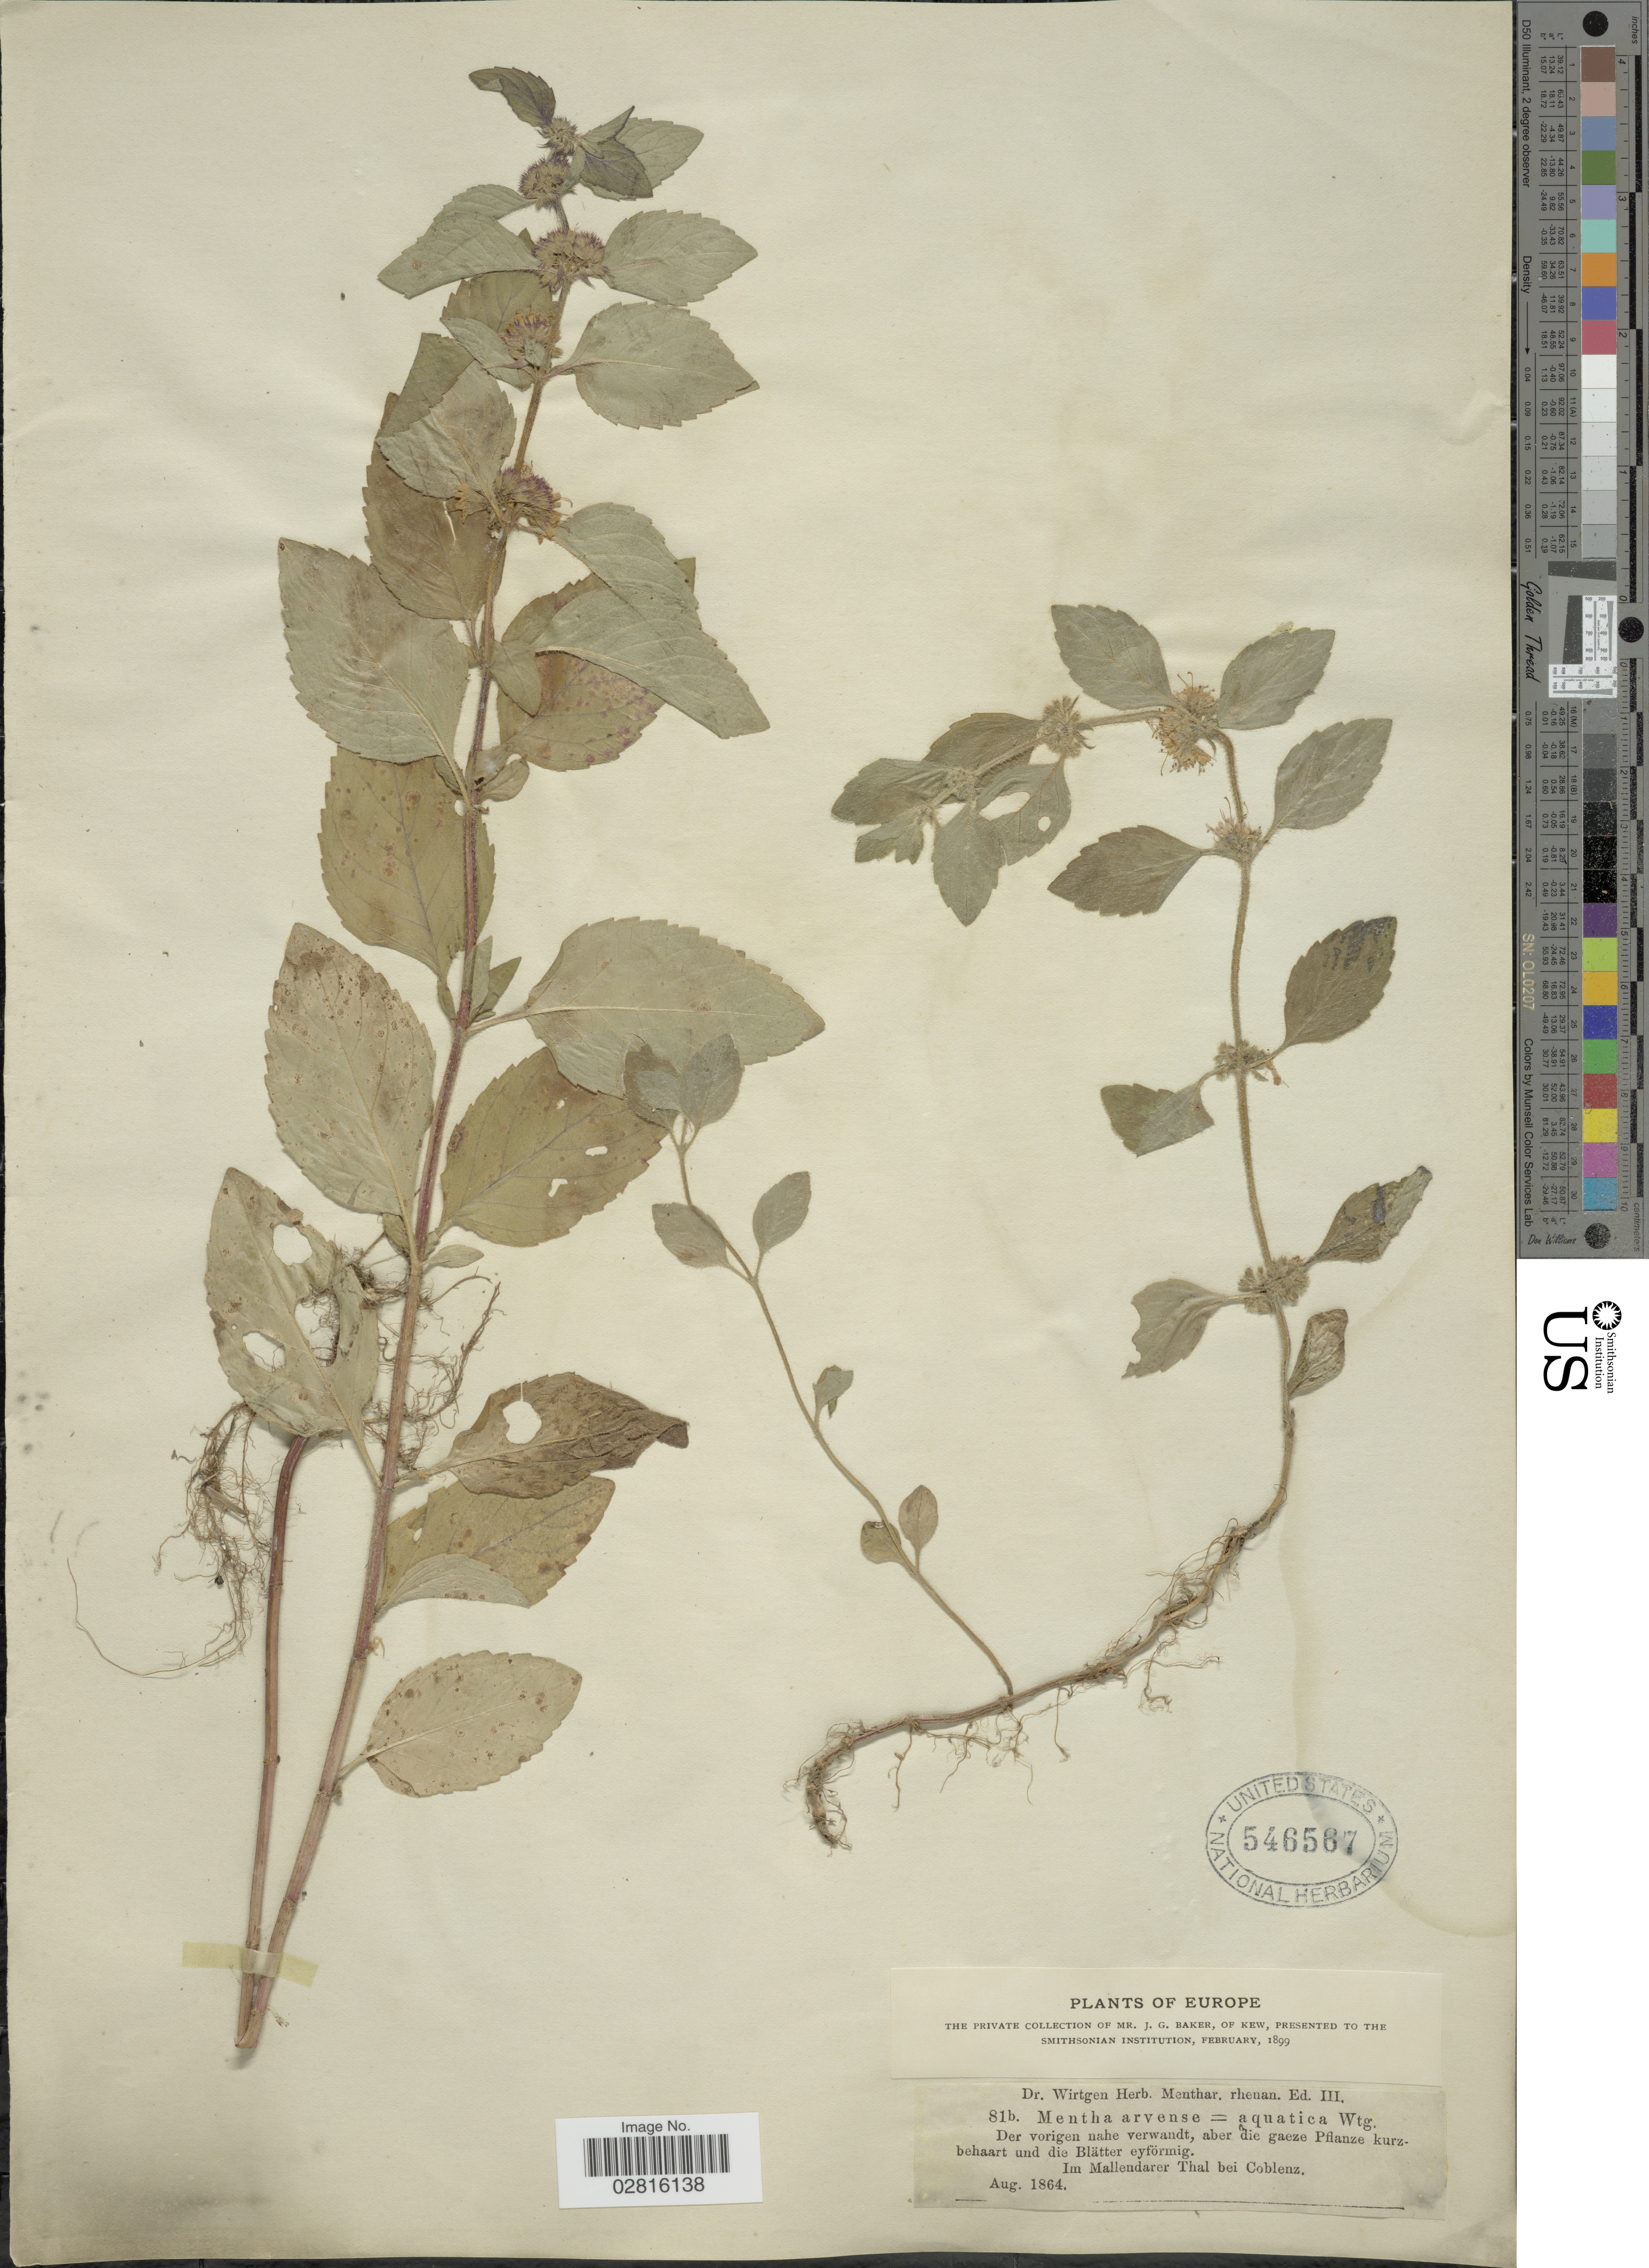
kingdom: Plantae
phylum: Tracheophyta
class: Magnoliopsida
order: Lamiales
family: Lamiaceae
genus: Mentha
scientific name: Mentha aquatica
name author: L.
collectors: Wirtgen, --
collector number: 81b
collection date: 1864-08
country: Germany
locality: Im Mallendarer Thal bei Coblenz.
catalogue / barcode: US 546567